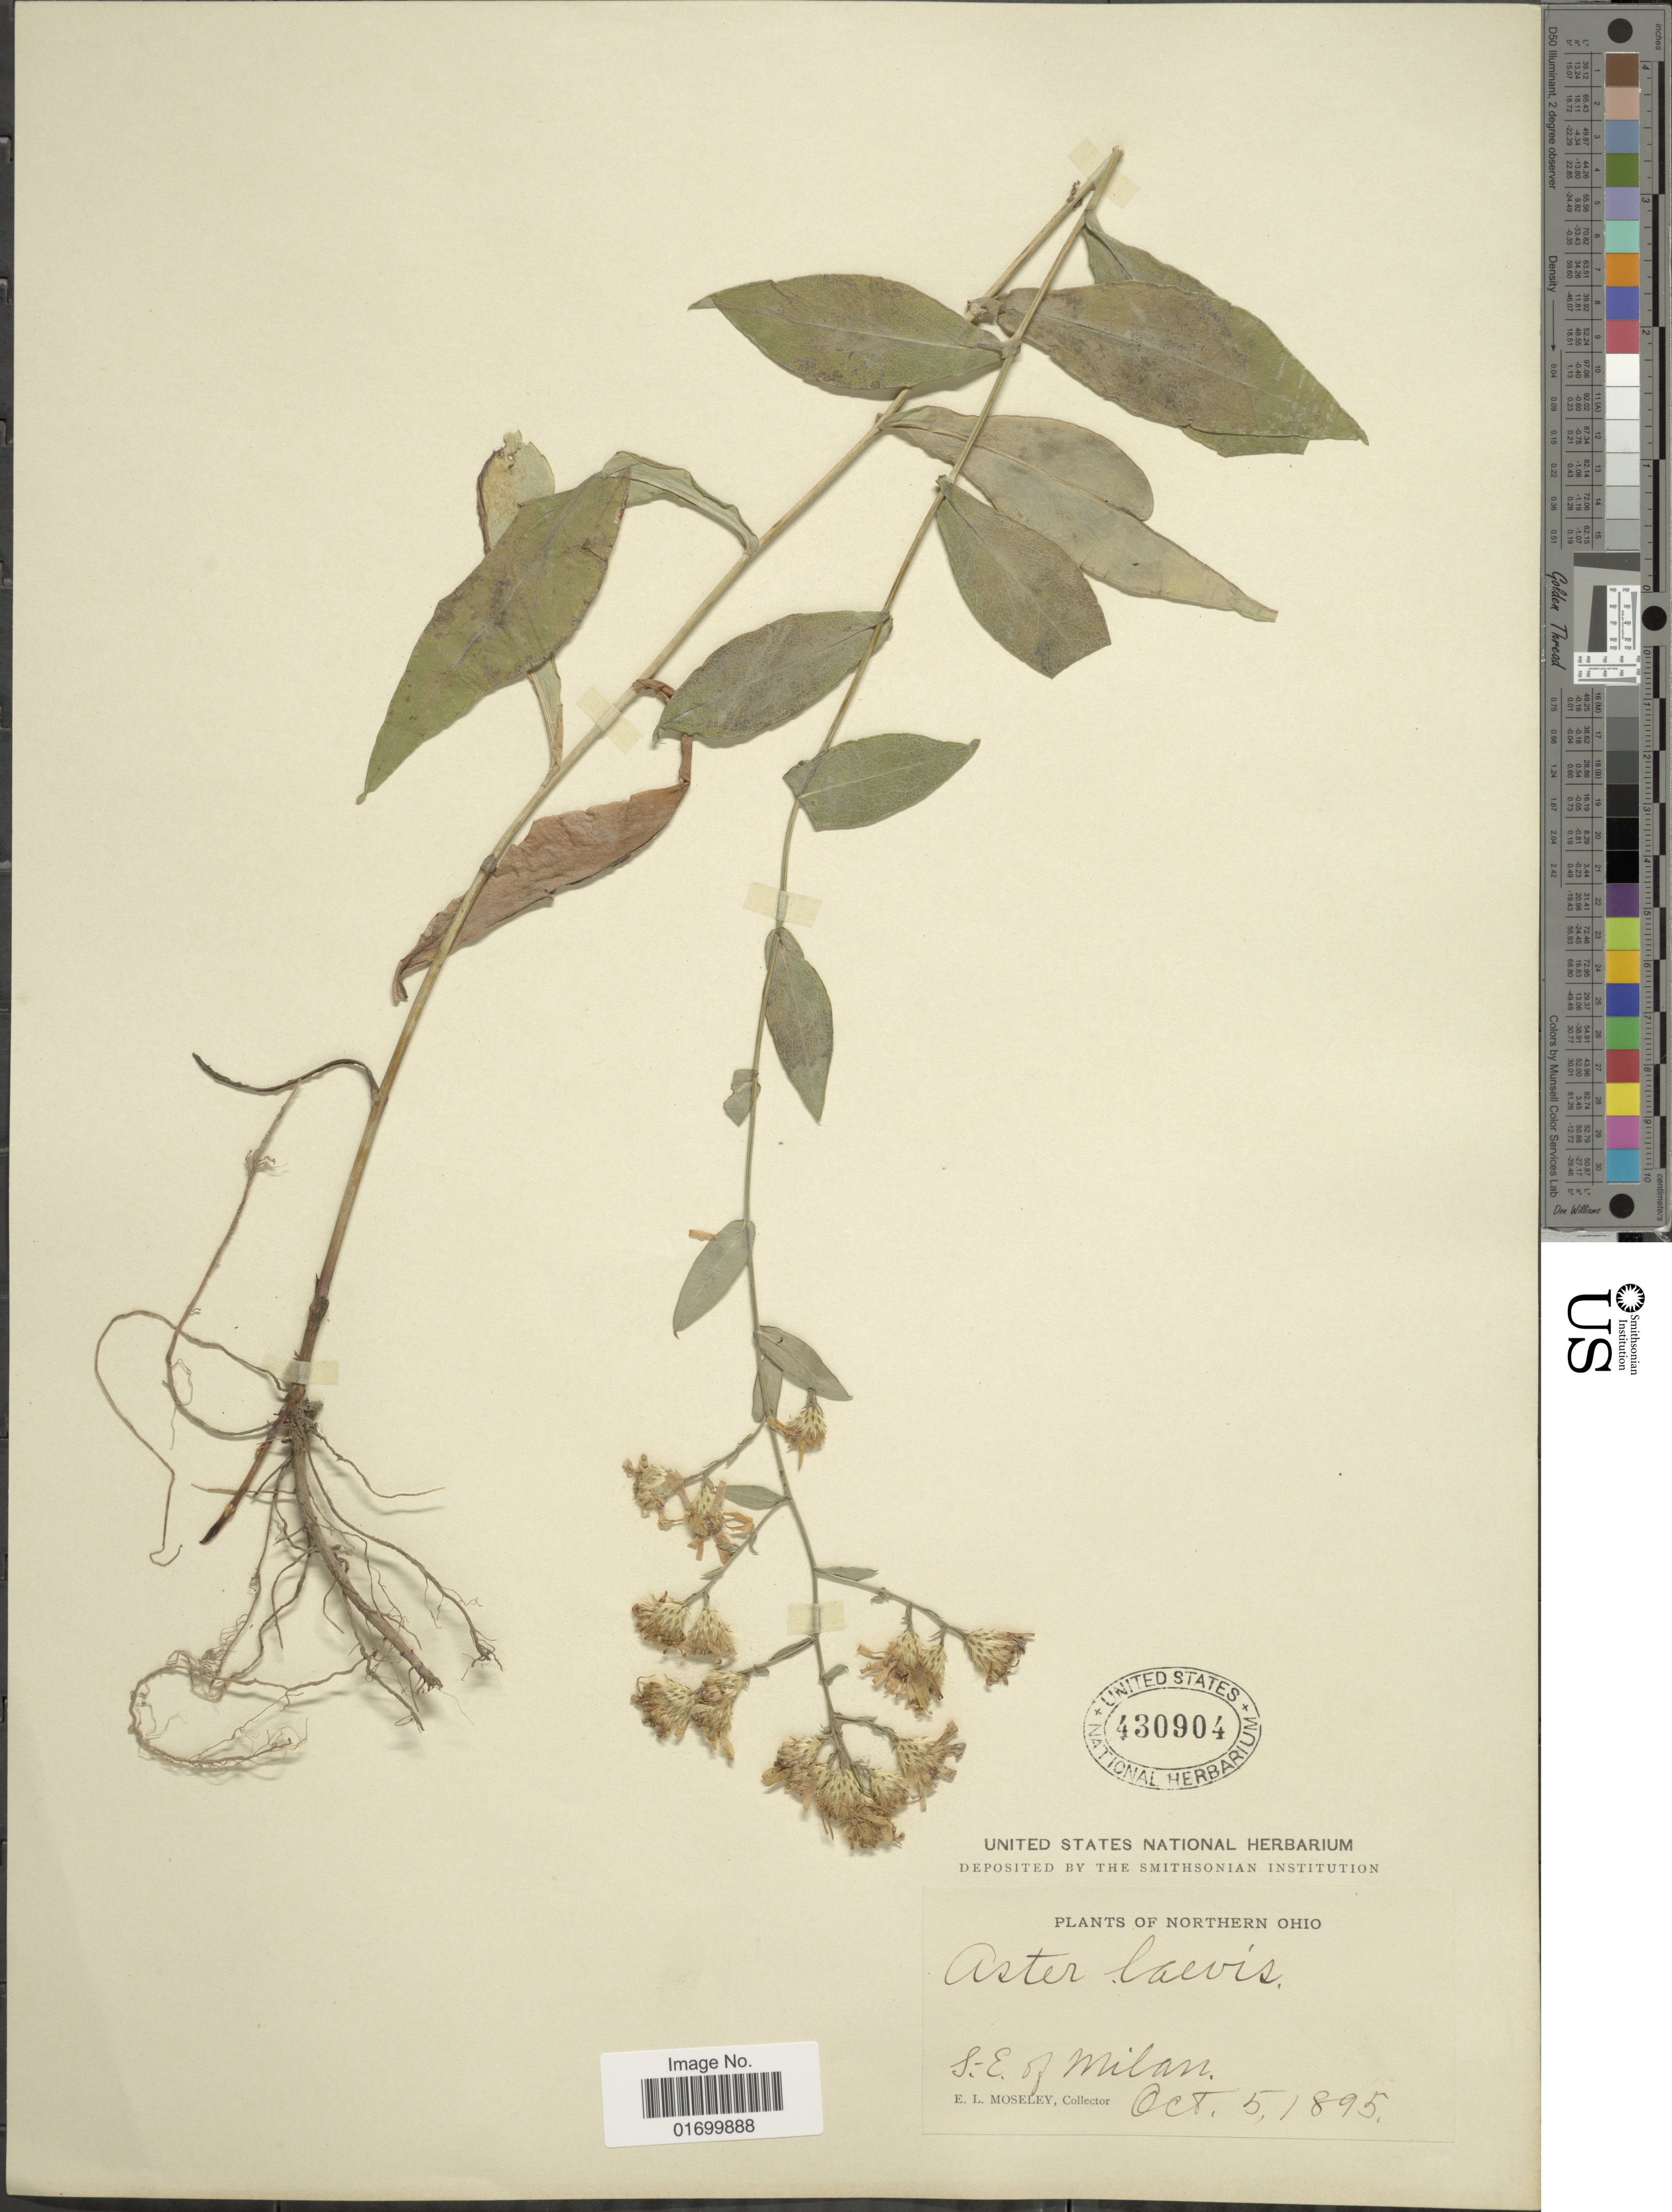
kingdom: Plantae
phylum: Tracheophyta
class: Magnoliopsida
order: Asterales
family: Asteraceae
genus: Symphyotrichum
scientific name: Symphyotrichum laeve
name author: (L.) Á. Löve & D. Löve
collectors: E. Moseley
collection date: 1895-10-05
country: United States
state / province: Ohio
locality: Northern Ohio. S.-E. of Milan.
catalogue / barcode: US 430904